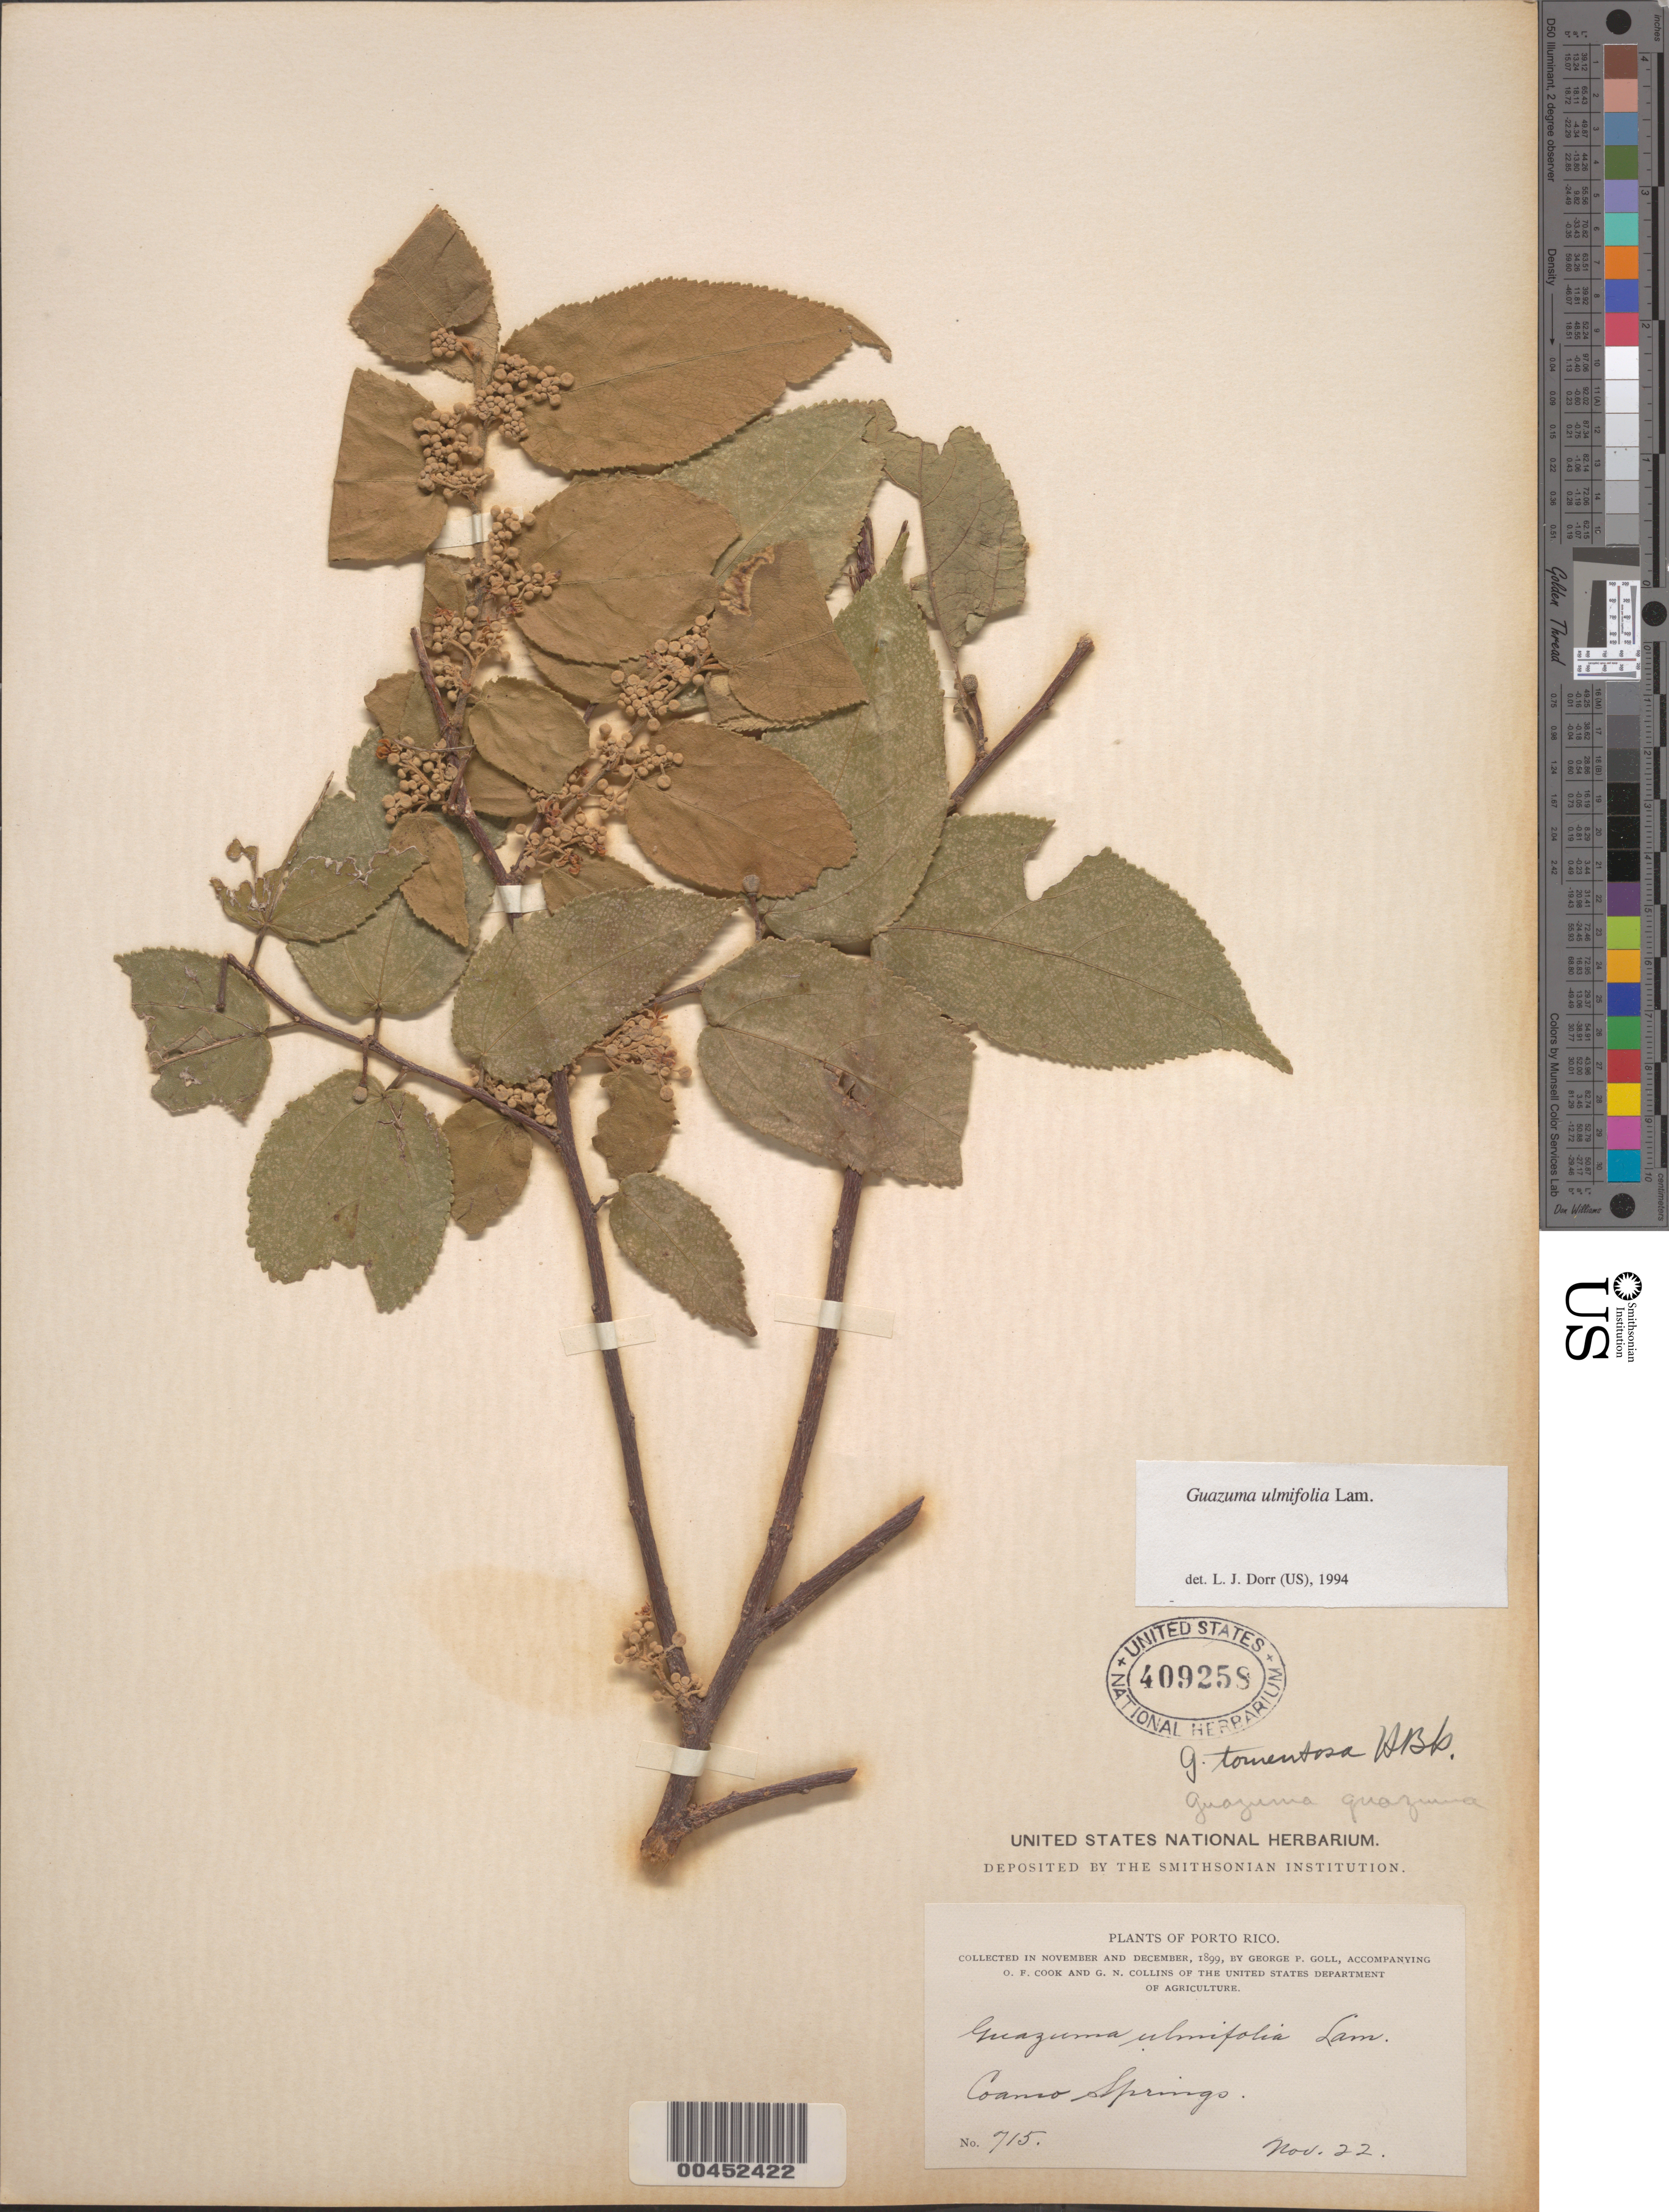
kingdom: Plantae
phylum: Tracheophyta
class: Magnoliopsida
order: Malvales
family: Malvaceae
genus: Guazuma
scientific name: Guazuma ulmifolia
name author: Lam.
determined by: Dorr, L. J., (BOT), Smithsonian Institution - National Museum of Natural History (UNITED STATES)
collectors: G. Goll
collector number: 715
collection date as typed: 22 Nov 1899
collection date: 1899-11-22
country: Puerto Rico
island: Greater Antilles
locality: Coamo Springs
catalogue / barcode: US 409258